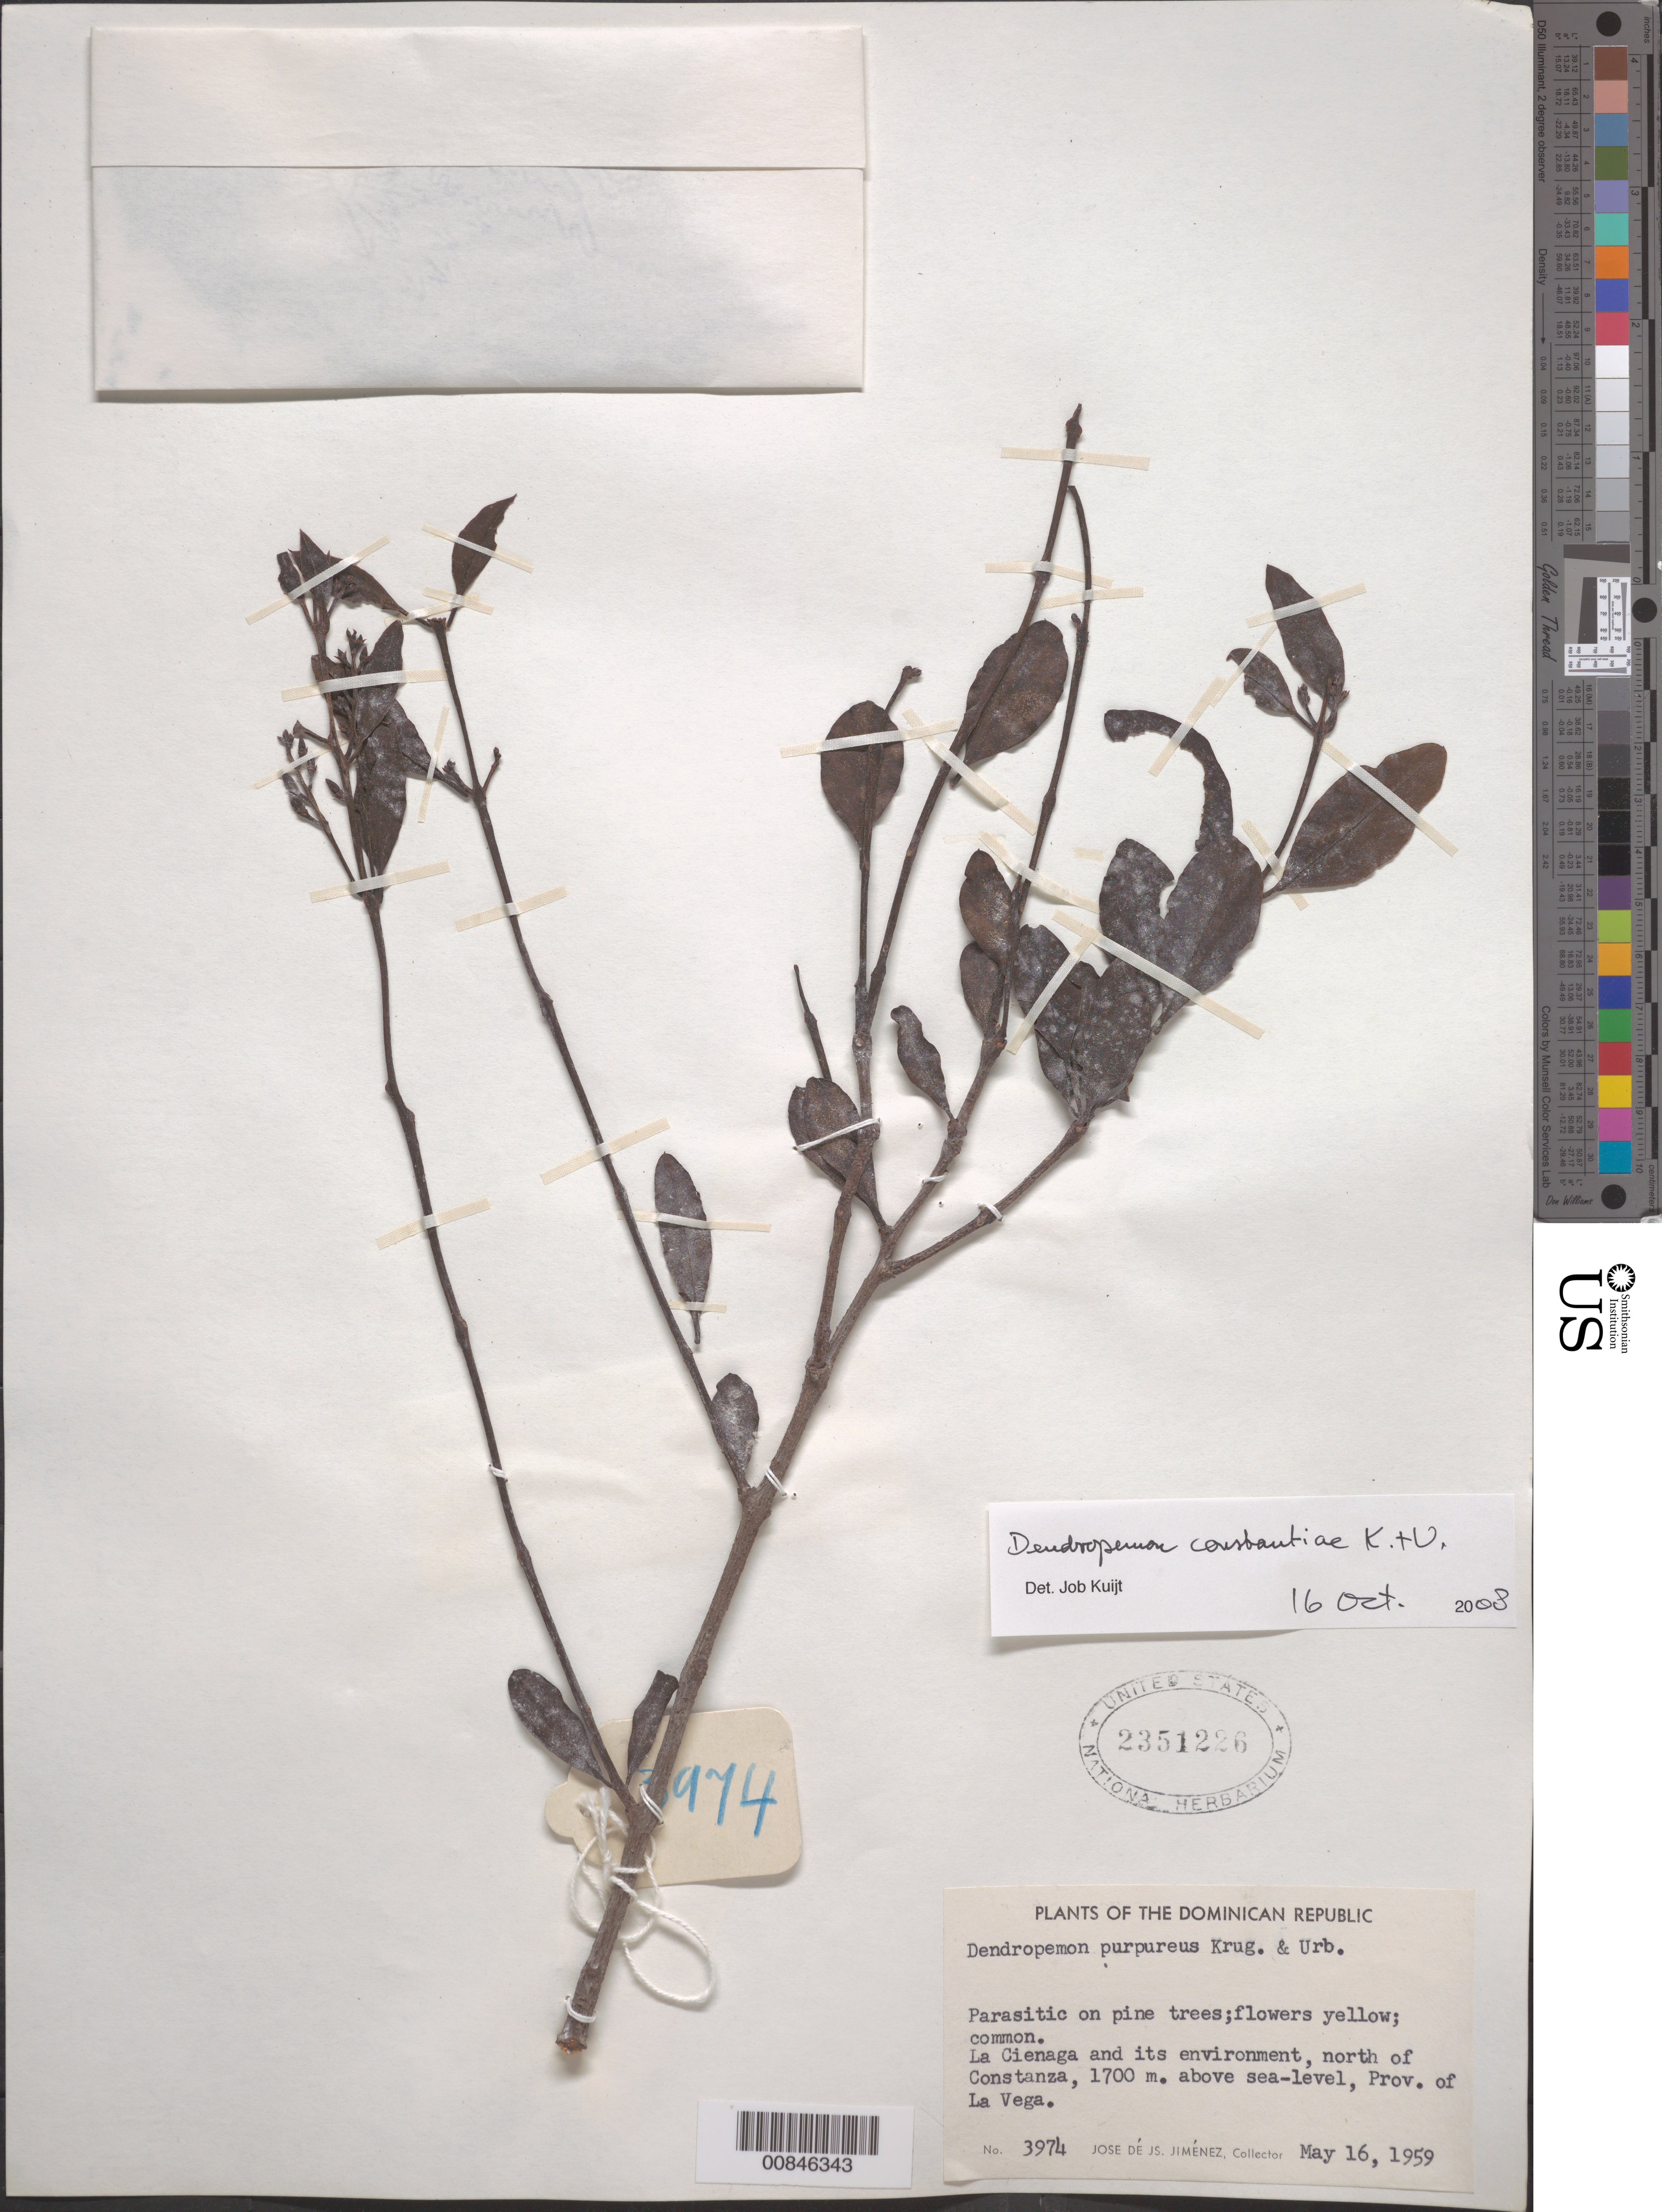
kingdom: Plantae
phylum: Tracheophyta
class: Magnoliopsida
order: Santalales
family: Loranthaceae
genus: Dendropemon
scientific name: Dendropemon purpureus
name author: (L.) Krug & Urb.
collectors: J. J. Jiménez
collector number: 3974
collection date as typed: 16 May 1959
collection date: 1959-05-16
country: Dominican Republic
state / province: La Vega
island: Hispaniola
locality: La Ciénaga and its environment, north of Constanza.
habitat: On pine trees.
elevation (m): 1700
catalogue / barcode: US 2351226